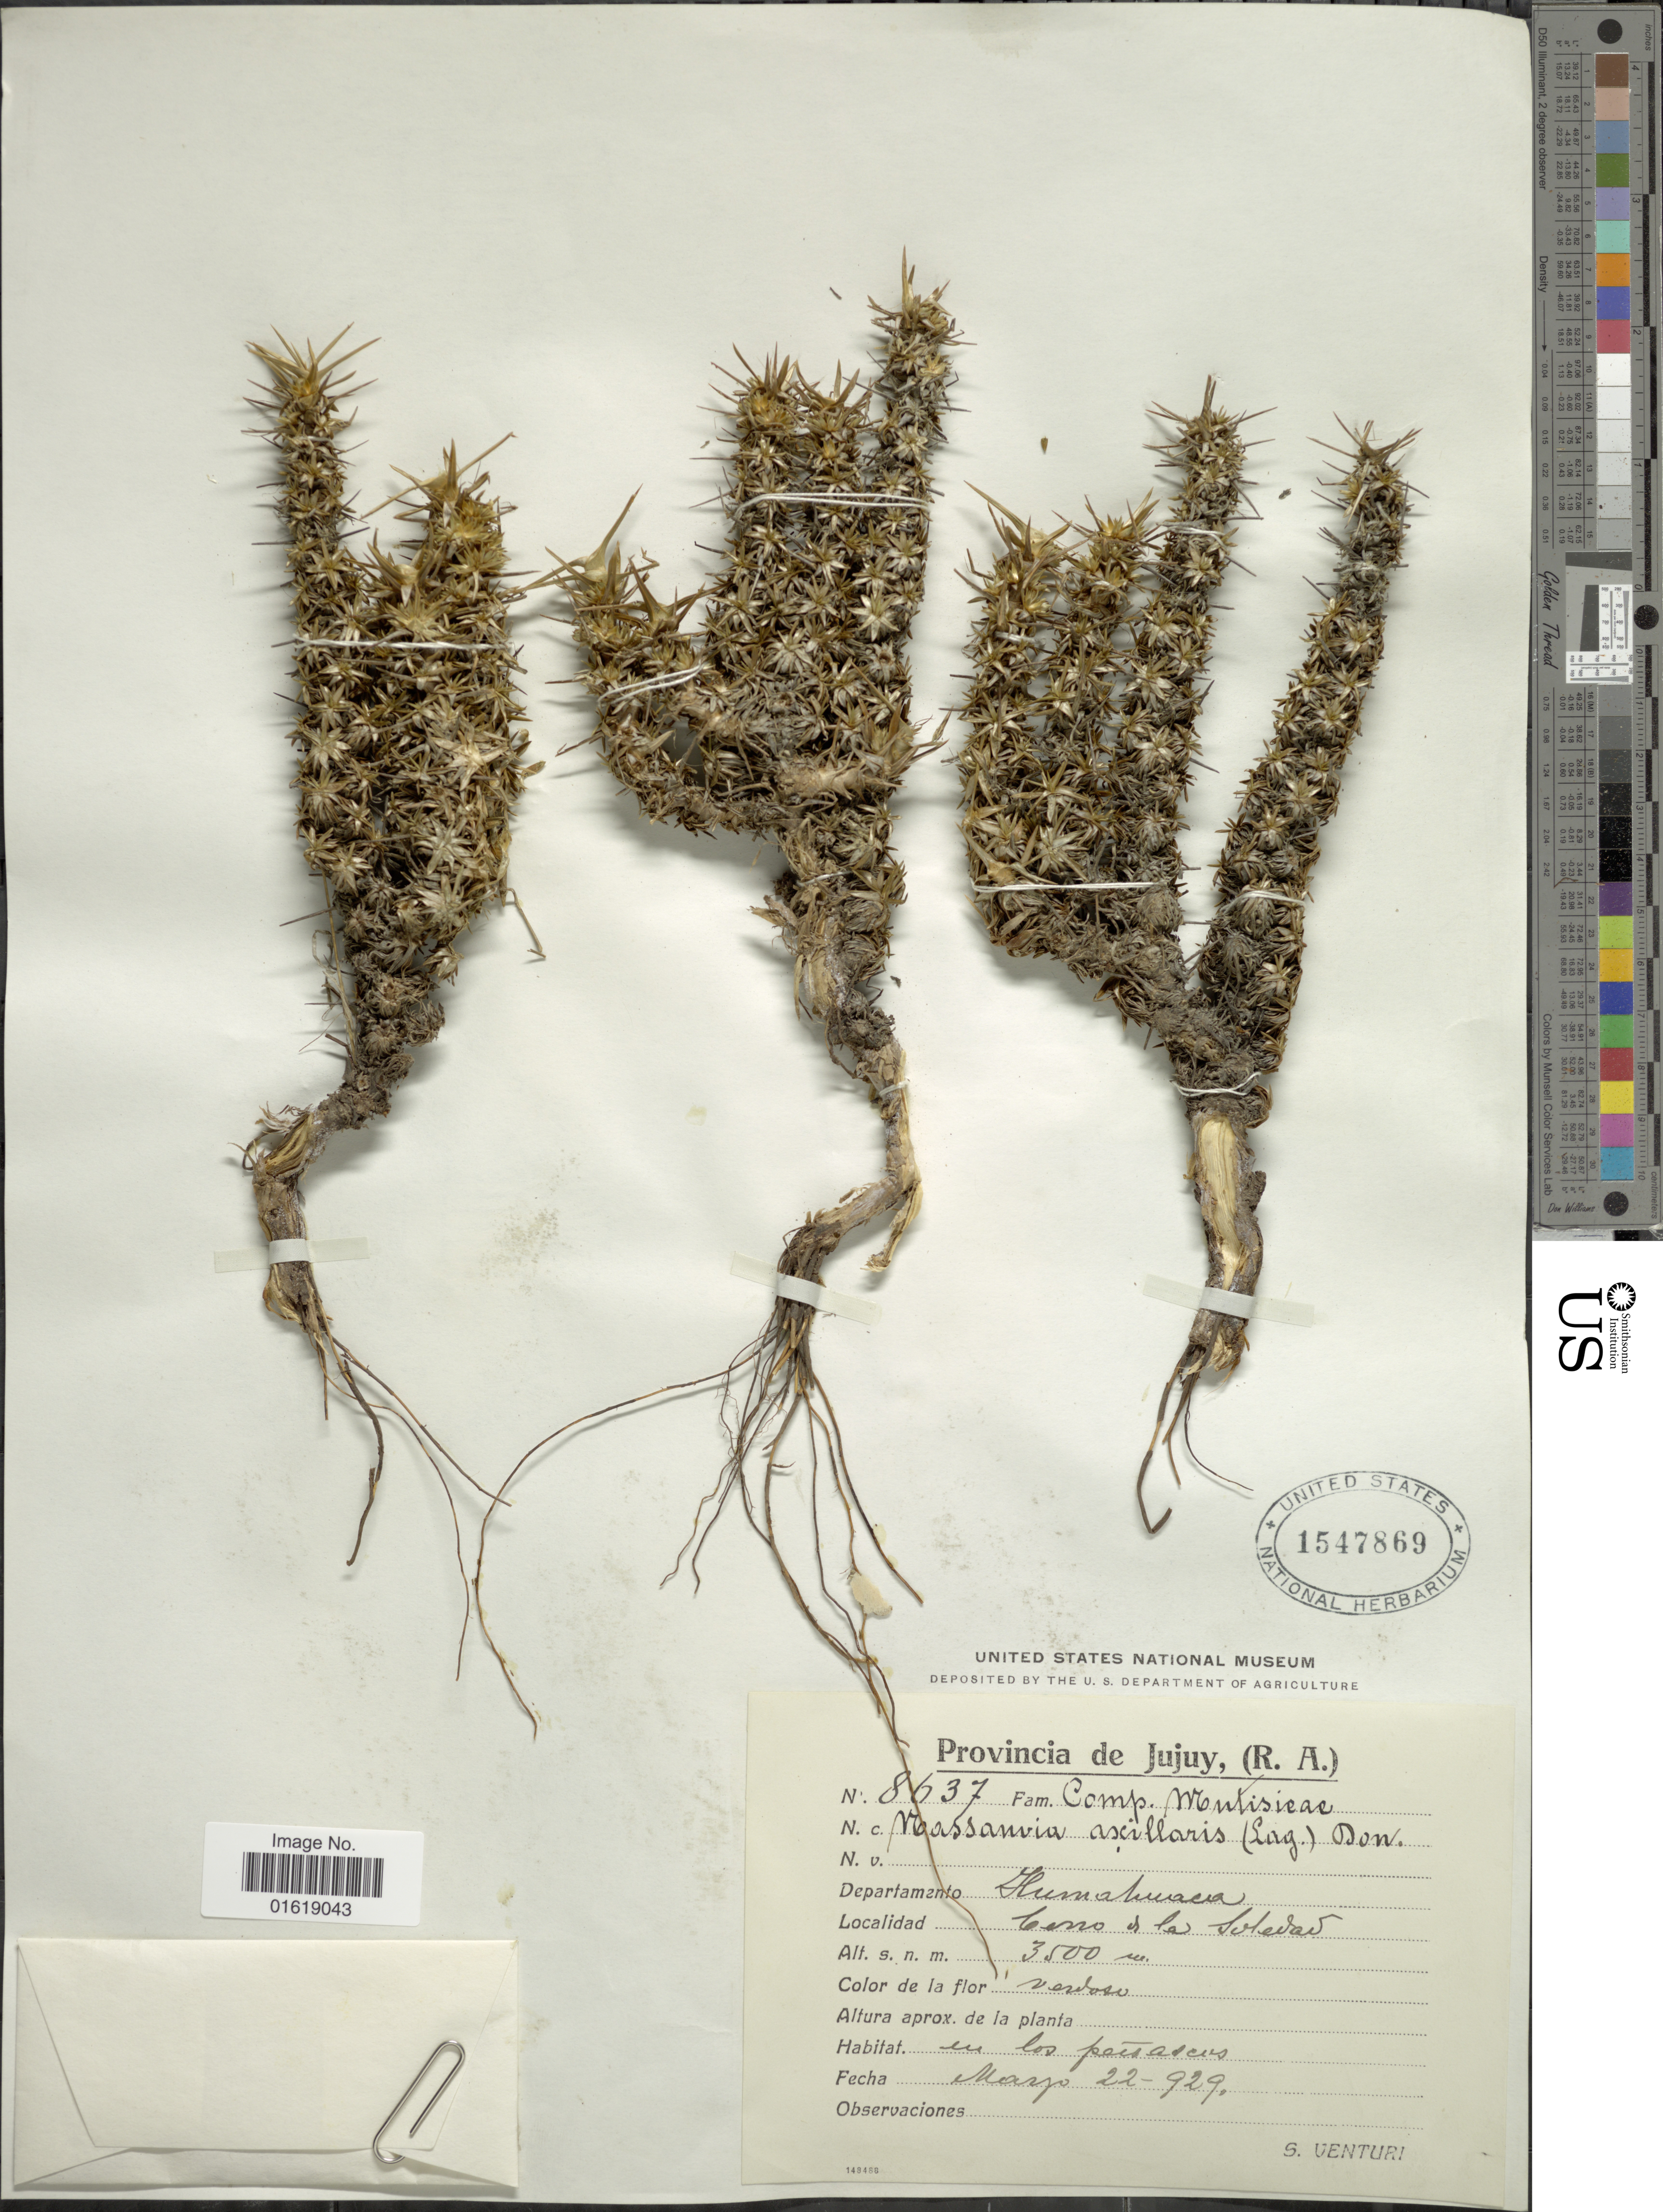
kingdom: Plantae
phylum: Tracheophyta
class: Magnoliopsida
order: Asterales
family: Asteraceae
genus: Nassauvia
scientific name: Nassauvia axillaris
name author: D. Don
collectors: S. Venturi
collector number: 8637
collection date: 1929-03-22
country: Argentina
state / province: Jujuy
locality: Provincia de Jujuy, (R.A.). Departamento Humahuaca. Cerro de la Soledad.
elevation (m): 3500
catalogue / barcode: US 1547869